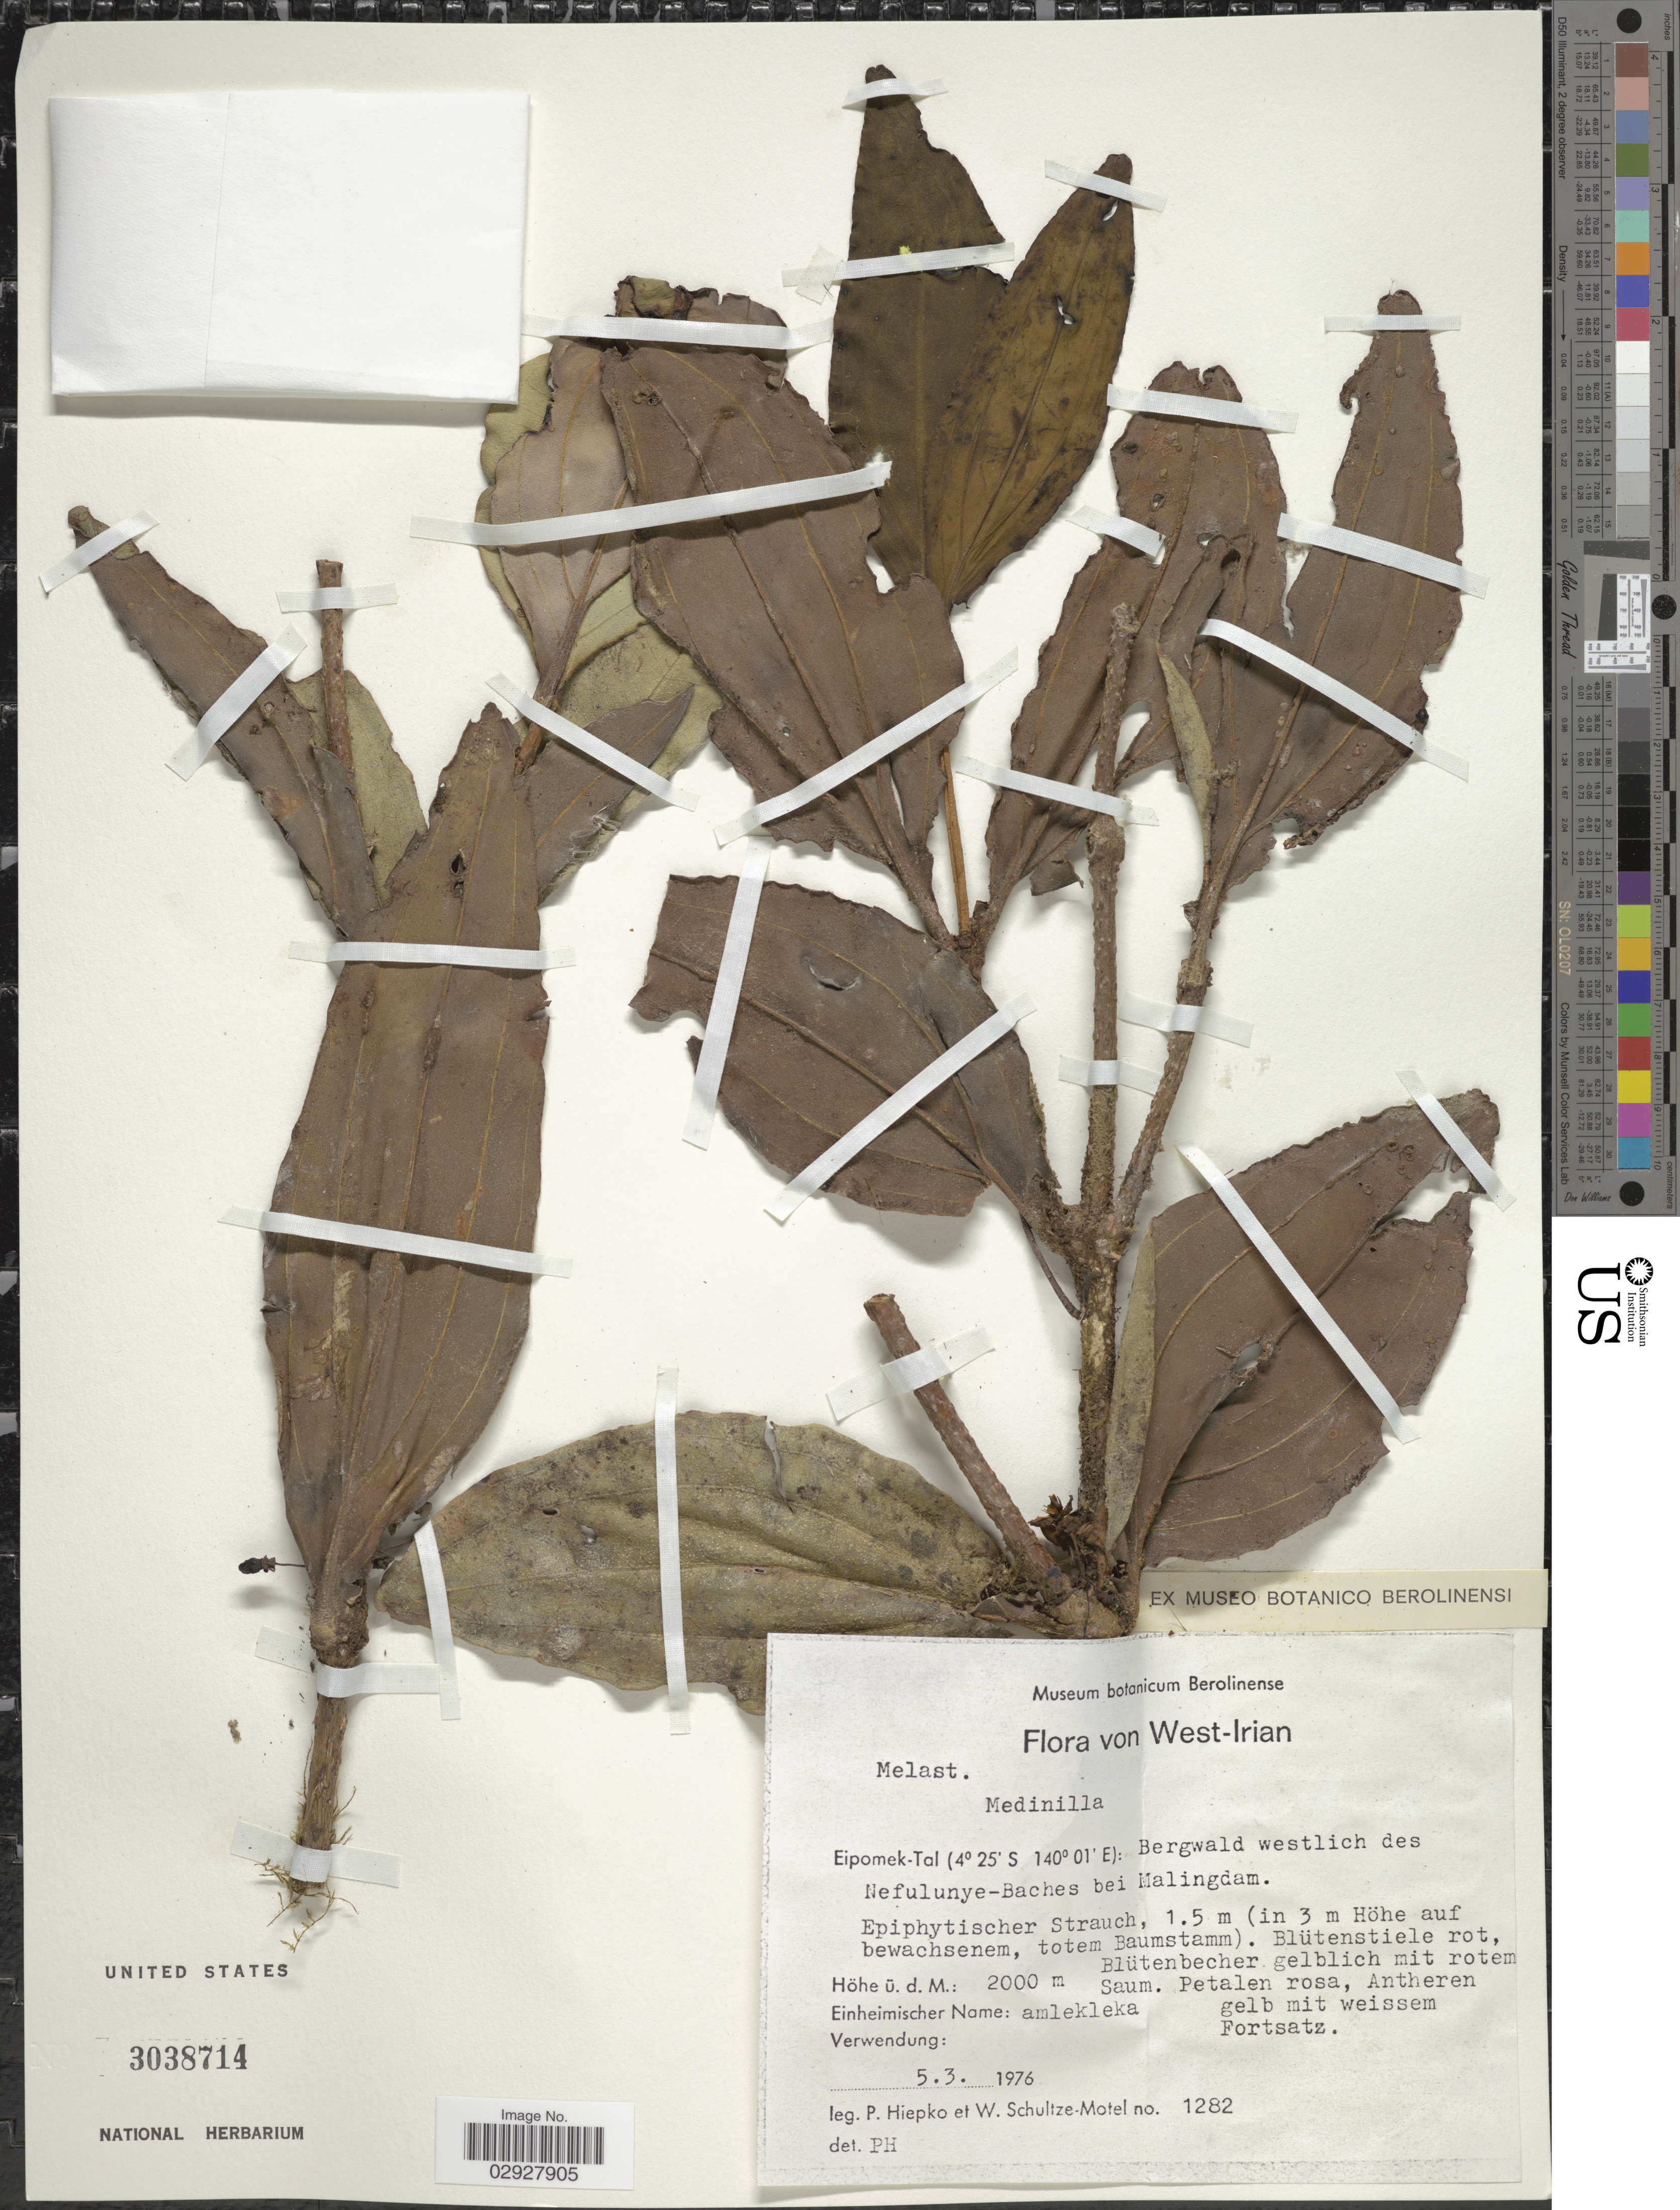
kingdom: Plantae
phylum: Tracheophyta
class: Magnoliopsida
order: Myrtales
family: Melastomataceae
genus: Medinilla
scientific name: Medinilla sp.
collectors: P. H. Hiepko & W. Schultze-Motel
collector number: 1282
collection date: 1976-03-05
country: Indonesia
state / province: Papua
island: New Guinea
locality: West Irian, Eipomek-Tal: Bergwald westlich des Nefulunye-Baches bei Malingdam.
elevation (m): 2000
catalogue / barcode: US 3038714